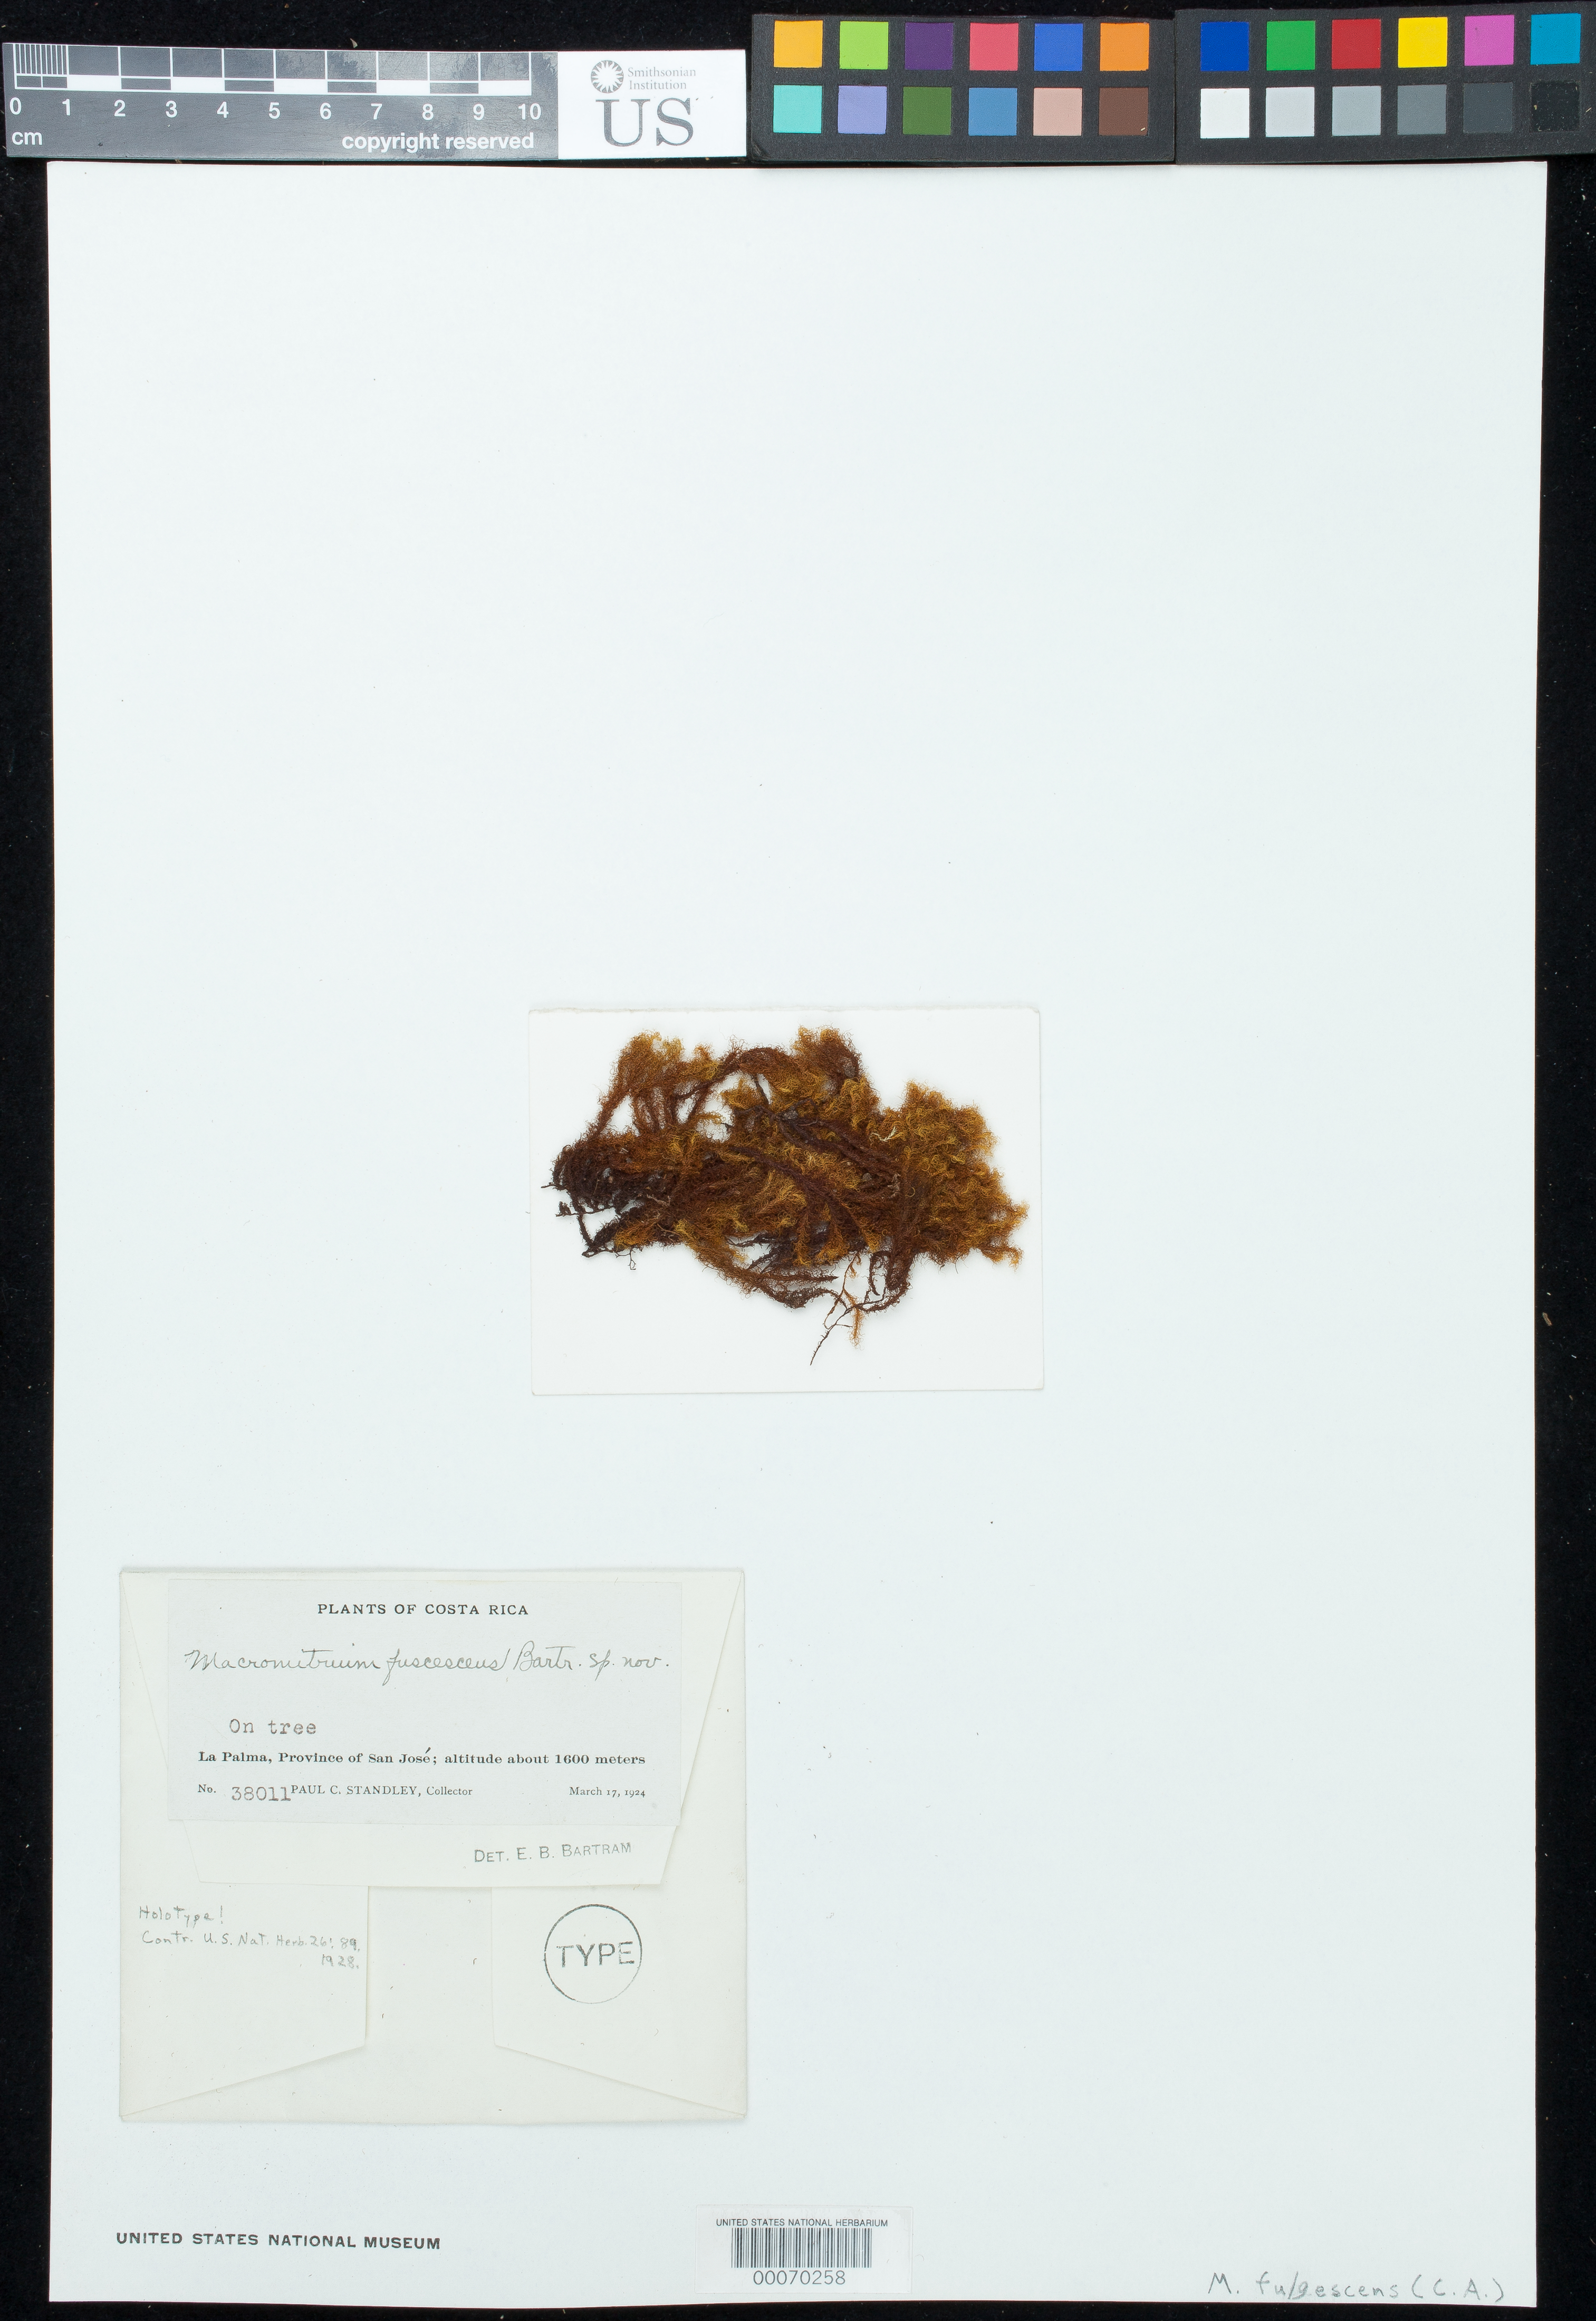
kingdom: Plantae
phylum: Bryophyta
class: Bryopsida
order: Orthotrichales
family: Orthotrichaceae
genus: Macromitrium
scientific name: Macromitrium fuscescens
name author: E.B. Bartram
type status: Holotype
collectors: P. C. Standley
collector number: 38011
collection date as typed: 17 Mar 1924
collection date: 1924-03-17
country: Costa Rica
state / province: San José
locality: La Palma.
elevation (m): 1600